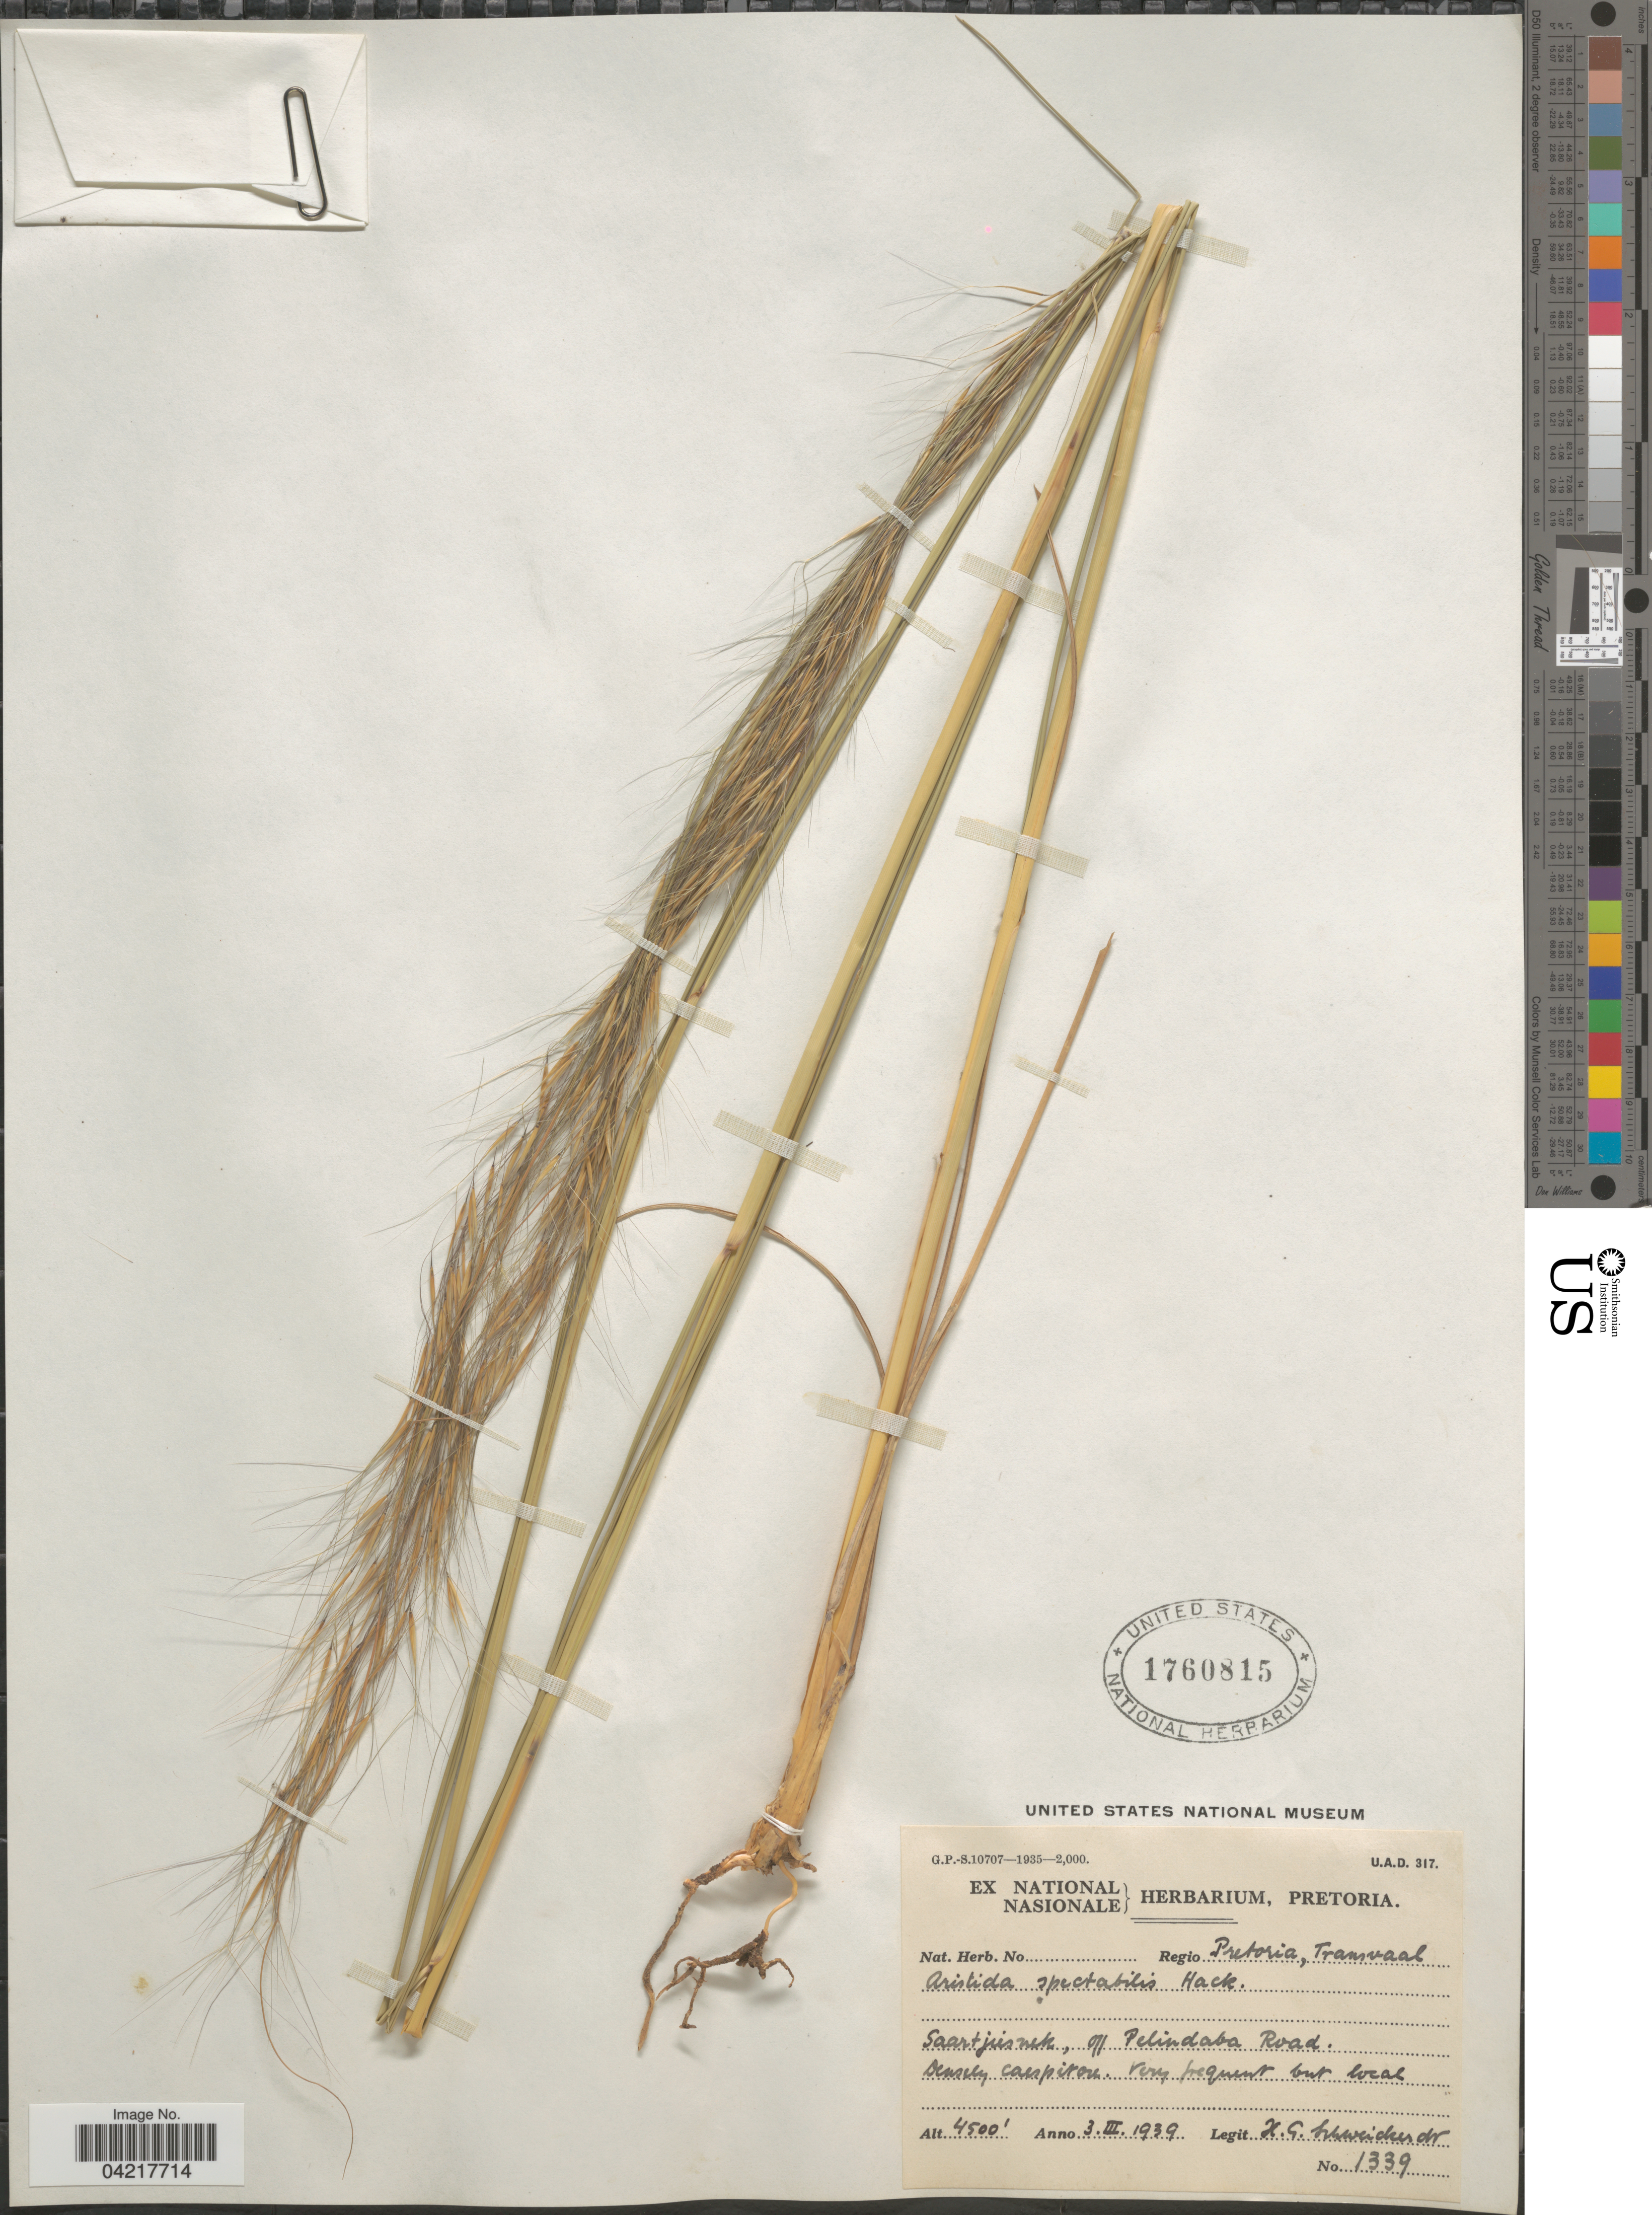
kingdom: Plantae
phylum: Tracheophyta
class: Liliopsida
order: Poales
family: Poaceae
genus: Aristida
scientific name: Aristida spectabilis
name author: Hack.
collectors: H. Schweickerdt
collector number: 1339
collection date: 1939-03-03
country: South Africa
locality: Regio Pretoria, Transvaal. Saartjiesnek, off Pelindaba Road.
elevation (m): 1372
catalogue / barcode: US 1760815